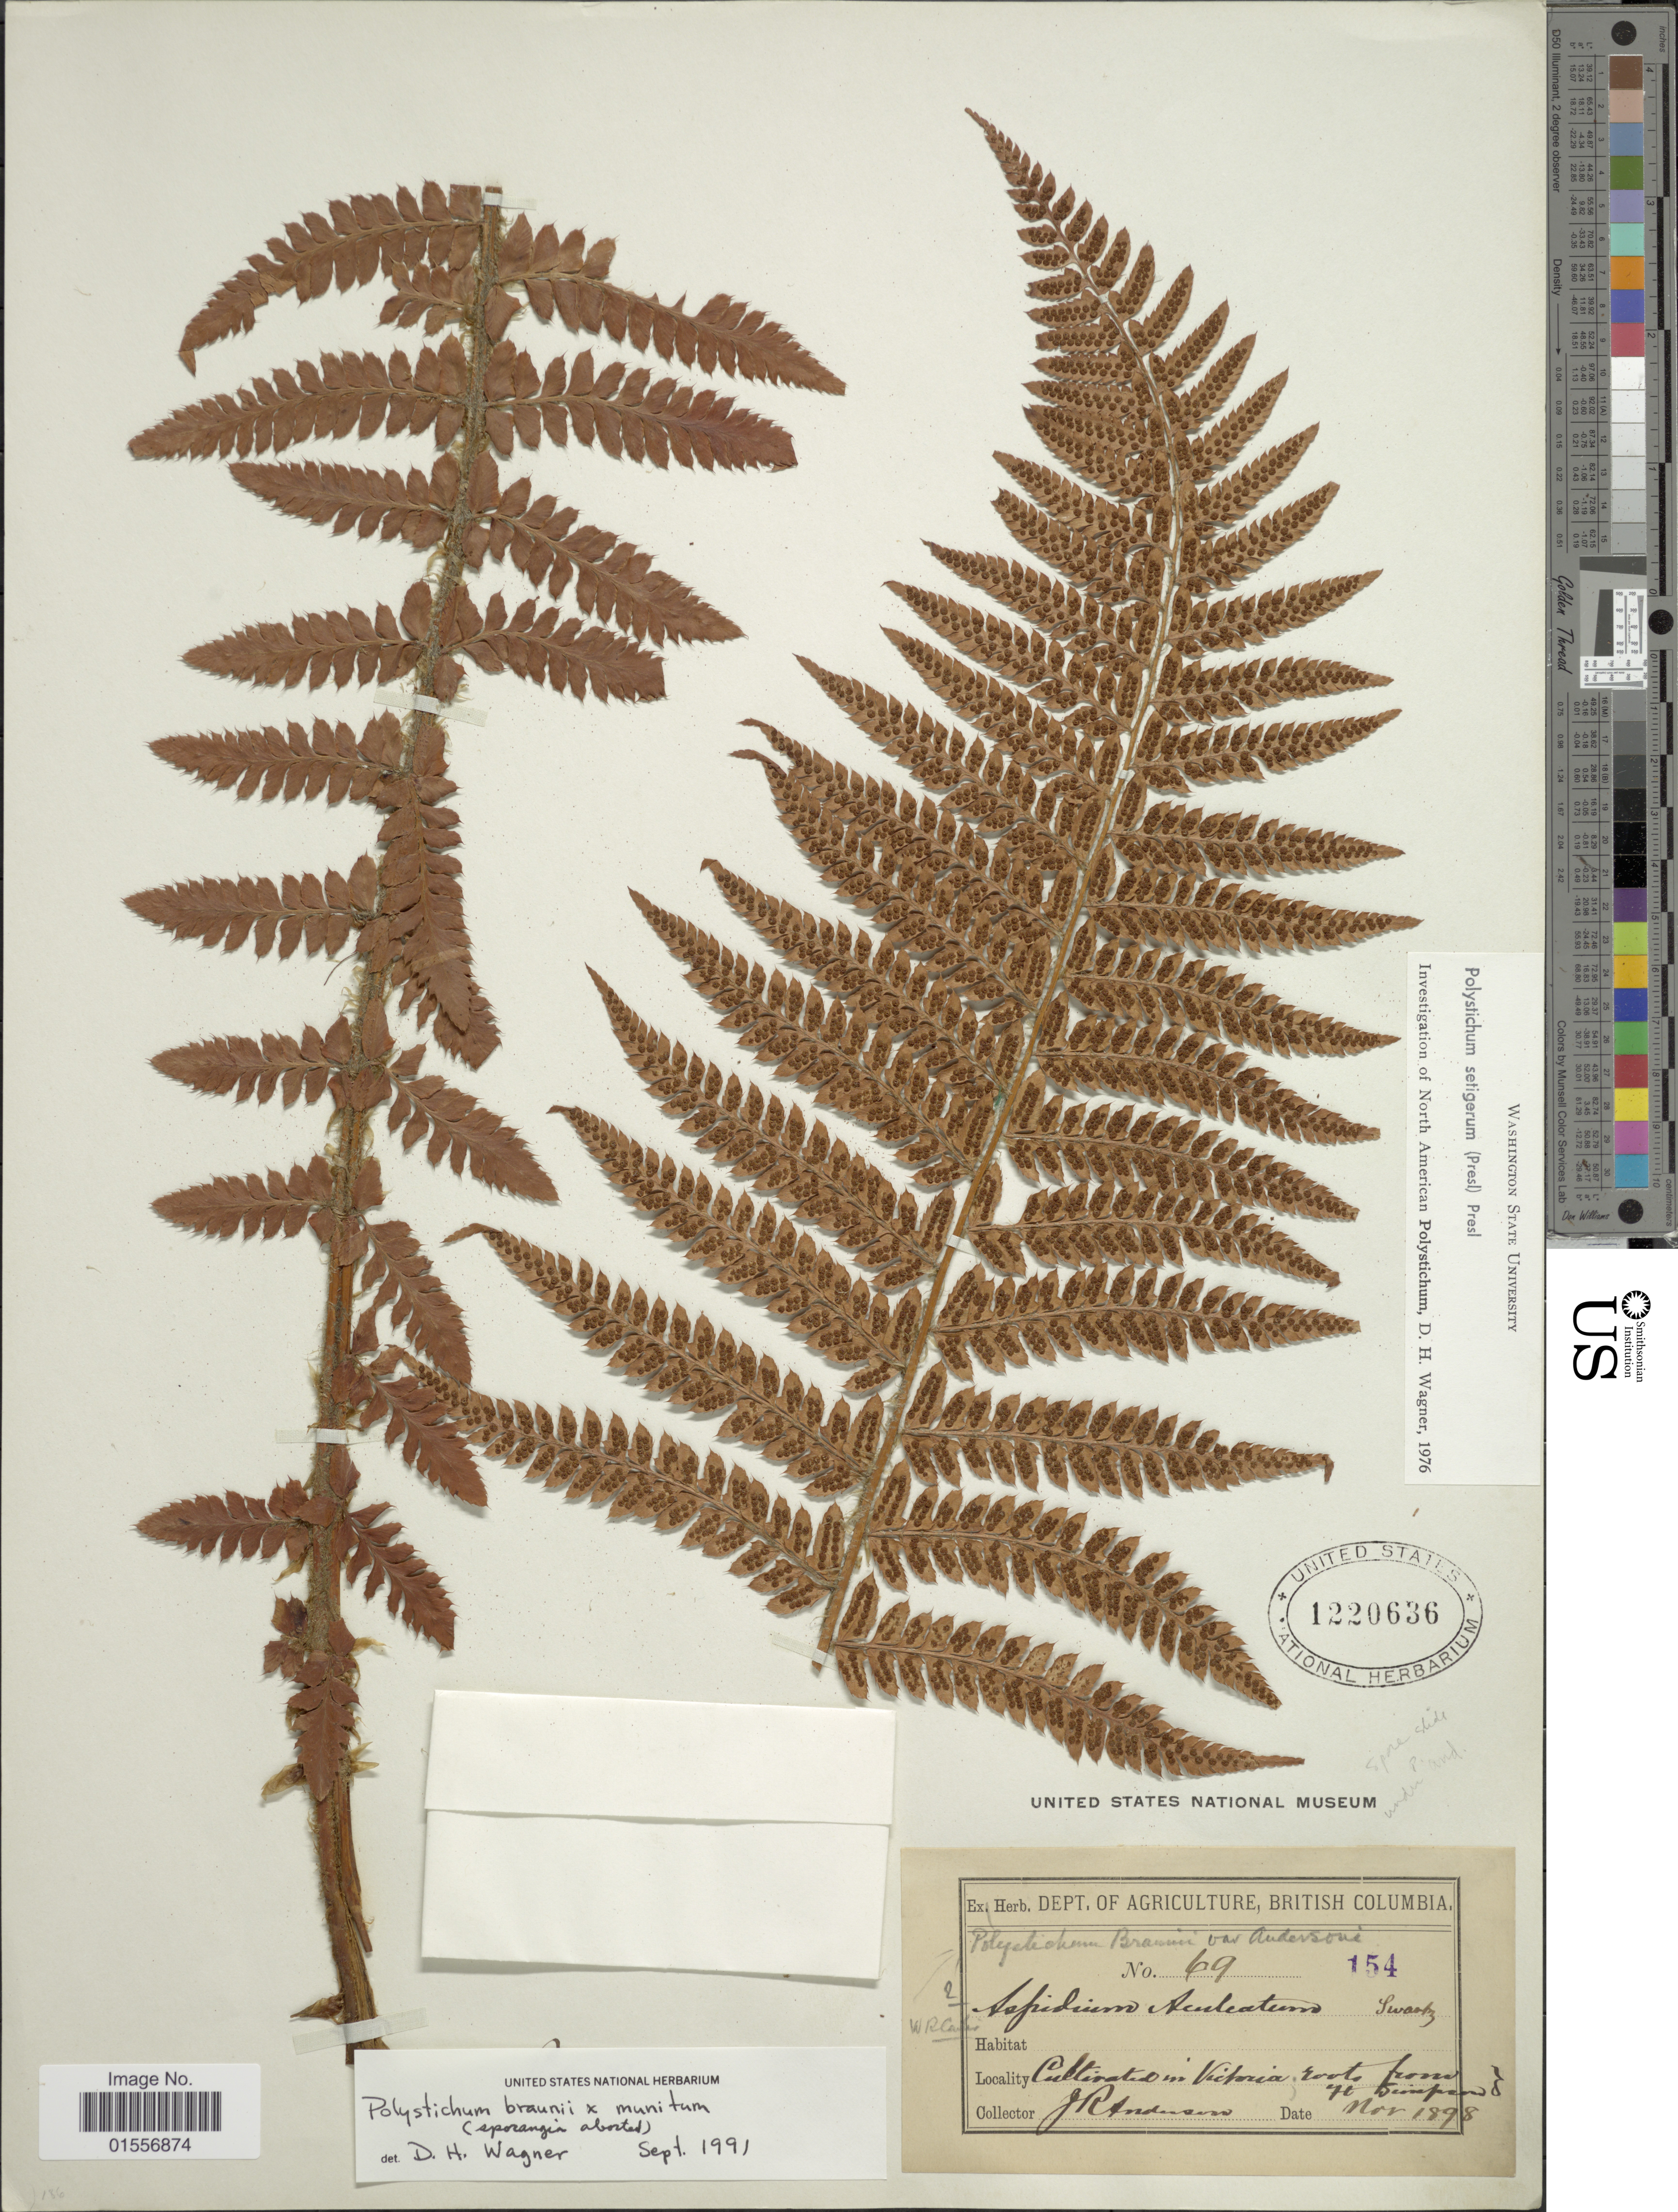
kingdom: Plantae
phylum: Tracheophyta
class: Polypodiopsida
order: Polypodiales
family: Dryopteridaceae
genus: Polystichum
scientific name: Polystichum braunii x P. munitum (Kaulf.) C. Presl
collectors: J. R. Anderson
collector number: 69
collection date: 1898-11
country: Canada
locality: Cultivated in Victoria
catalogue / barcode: US 1220636